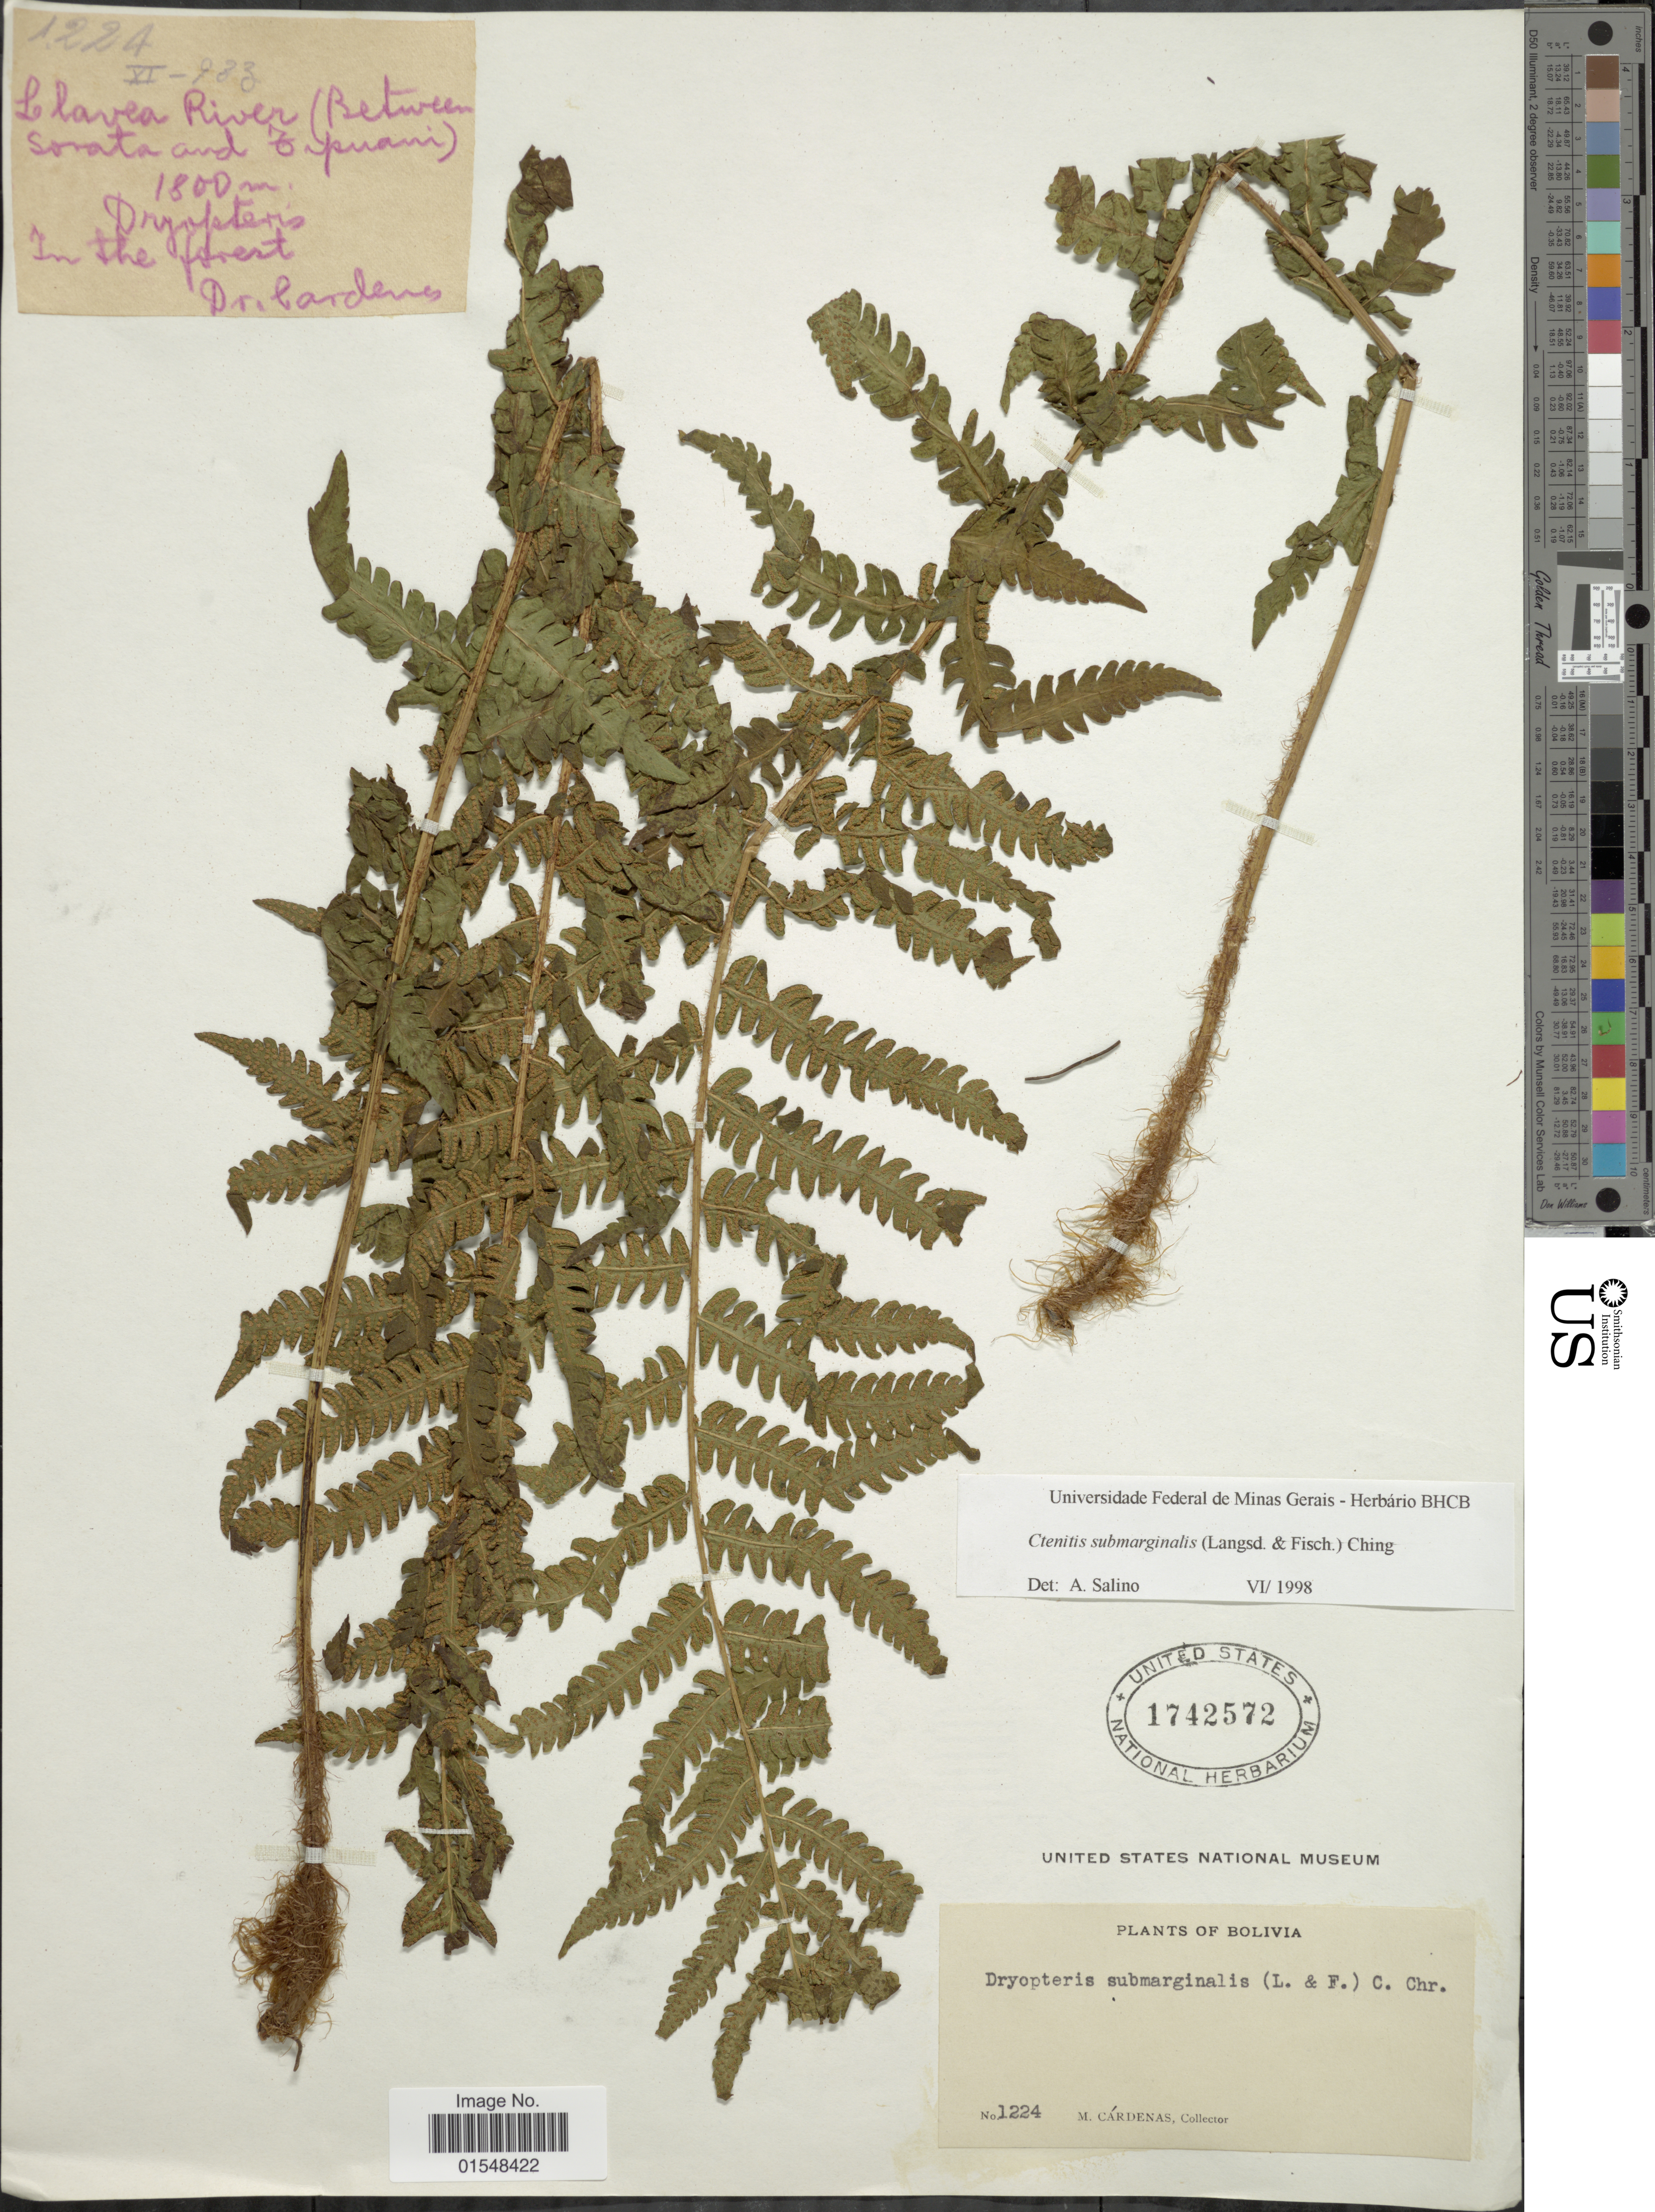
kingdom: Plantae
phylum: Tracheophyta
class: Polypodiopsida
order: Polypodiales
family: Dryopteridaceae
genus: Ctenitis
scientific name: Ctenitis submarginalis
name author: (Langsd. & Fisch.) Ching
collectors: M. Cárdenas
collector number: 1224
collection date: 1933-11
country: Bolivia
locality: Llavea River (between Sorata and Tipuani)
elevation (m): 1800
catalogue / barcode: US 1742572